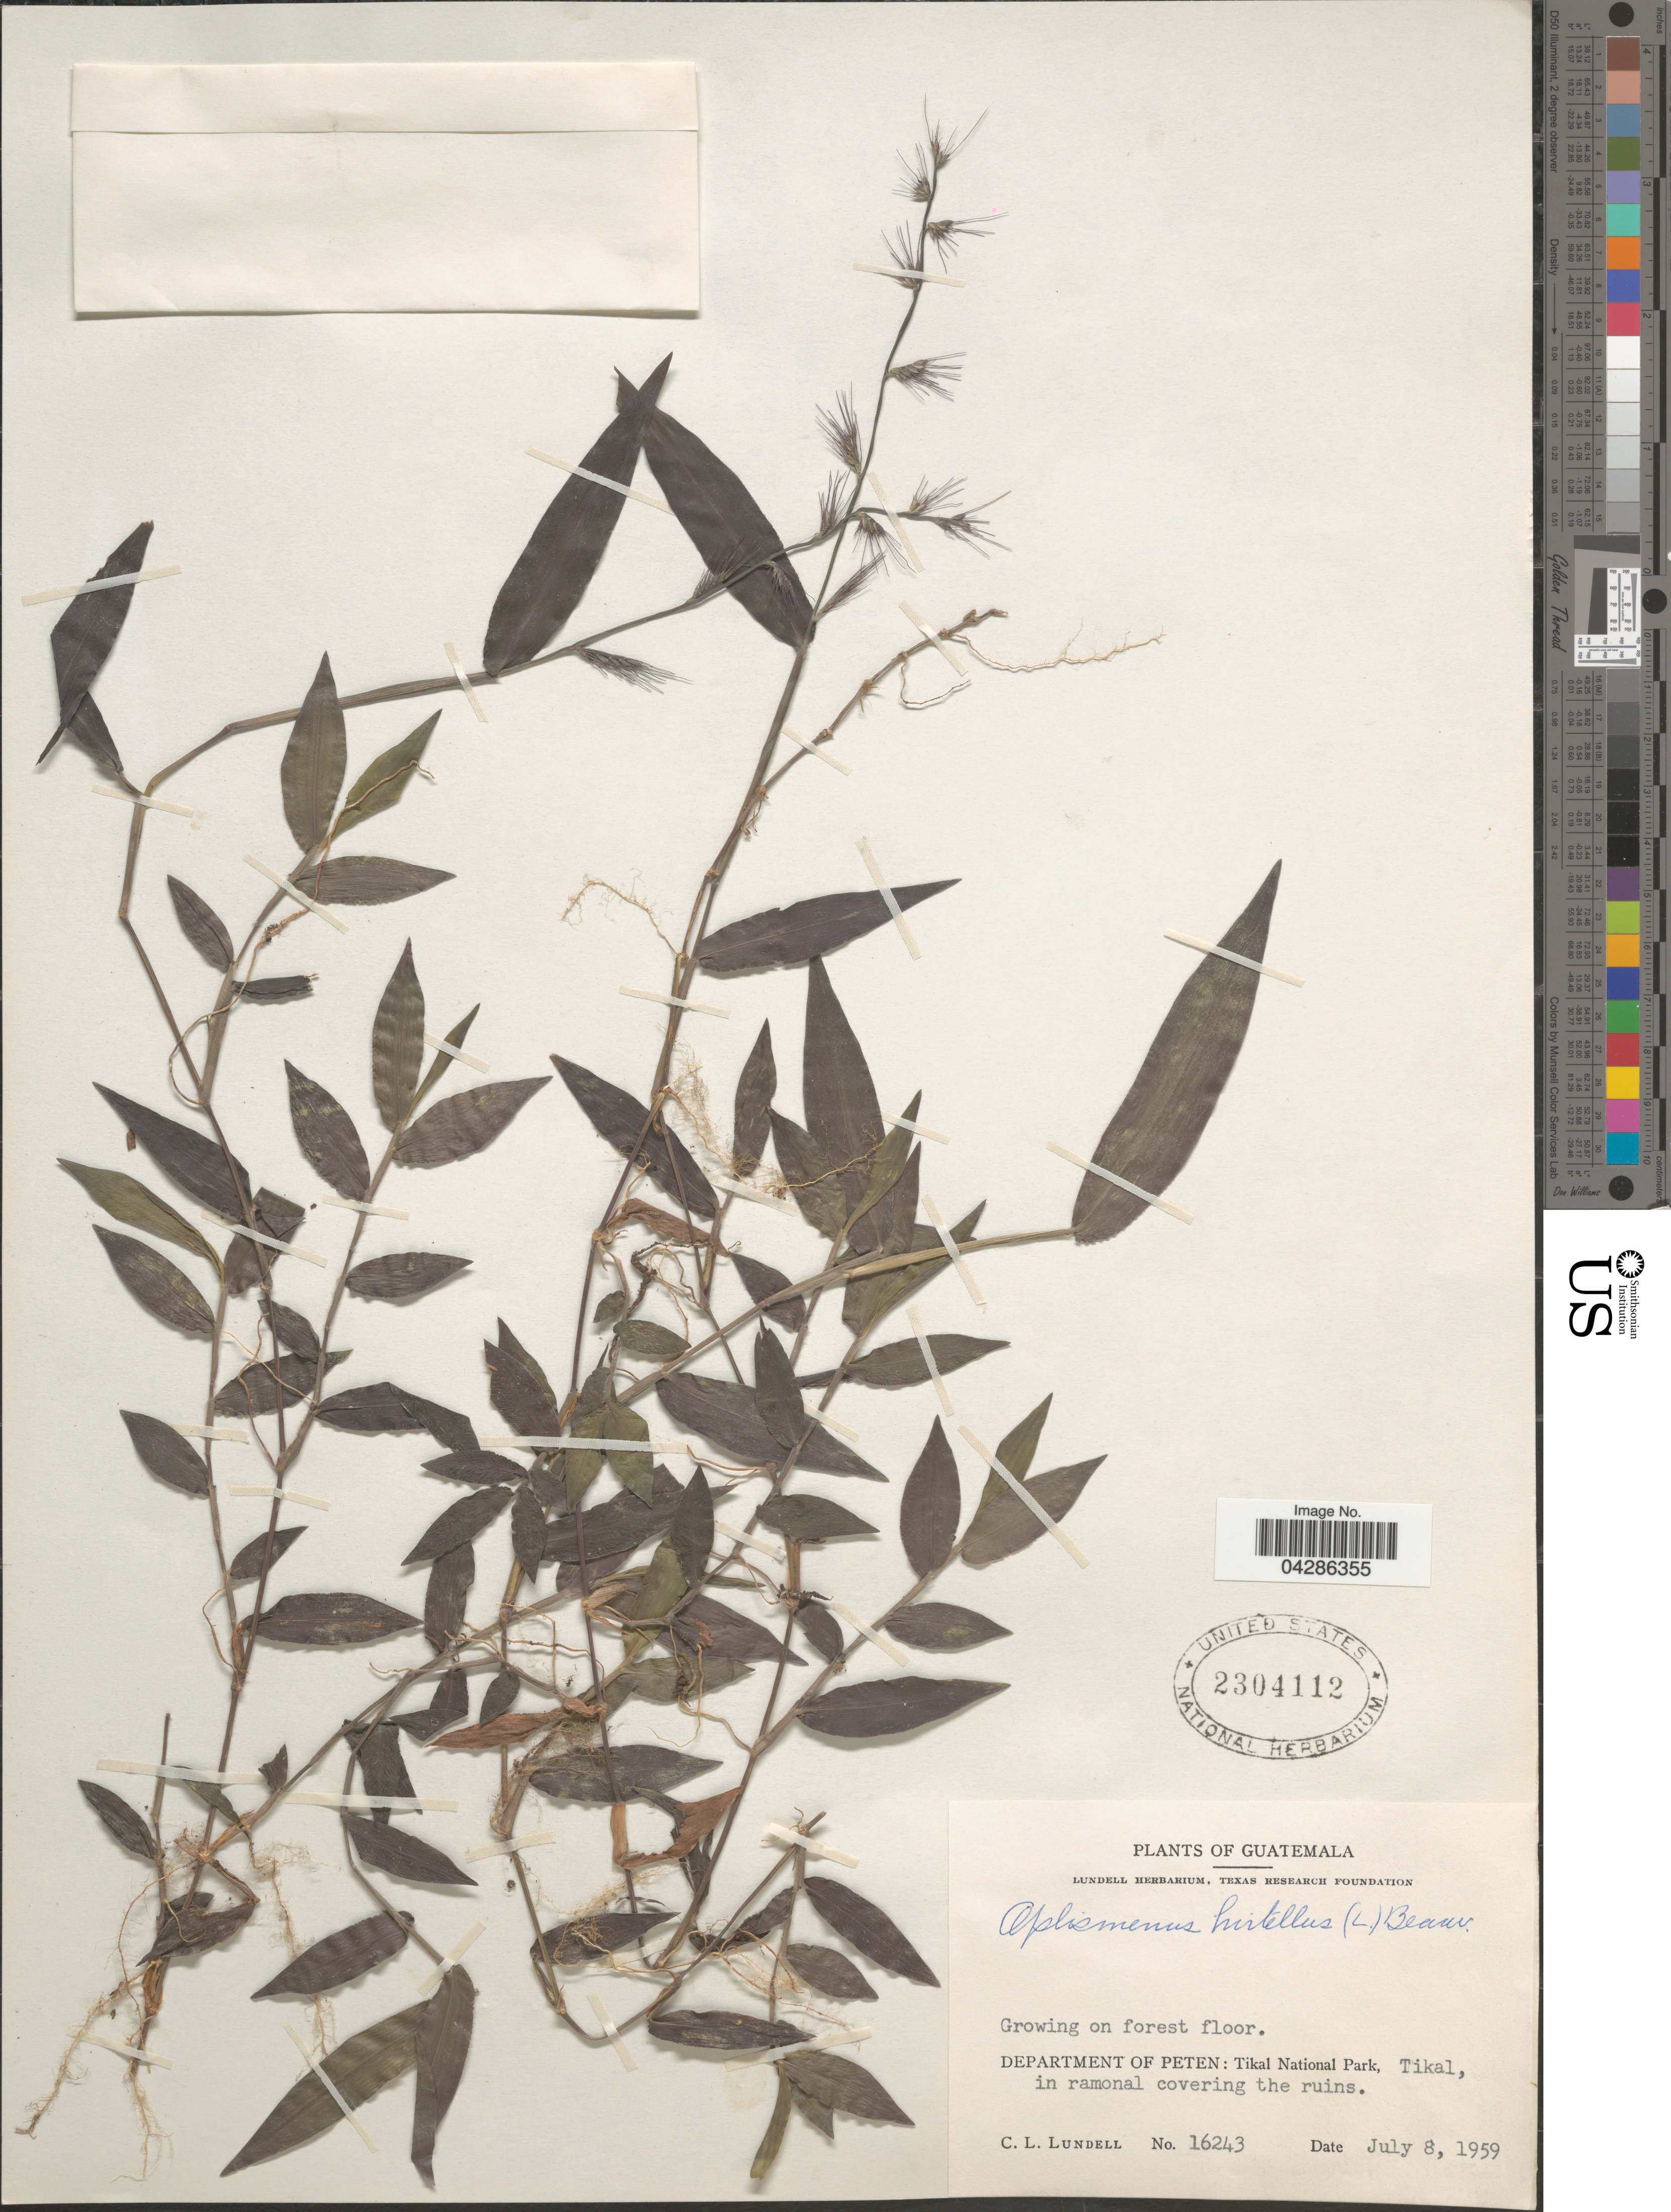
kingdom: Plantae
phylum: Tracheophyta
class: Liliopsida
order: Poales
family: Poaceae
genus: Oplismenus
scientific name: Oplismenus hirtellus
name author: (L.) P. Beauv.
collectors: C. L. Lundell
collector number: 16243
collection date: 1959-07-08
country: Guatemala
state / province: El Peten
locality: Department of Peten: Tikal National Park, Tikal, in ramonal covering the ruins.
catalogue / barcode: US 2304112